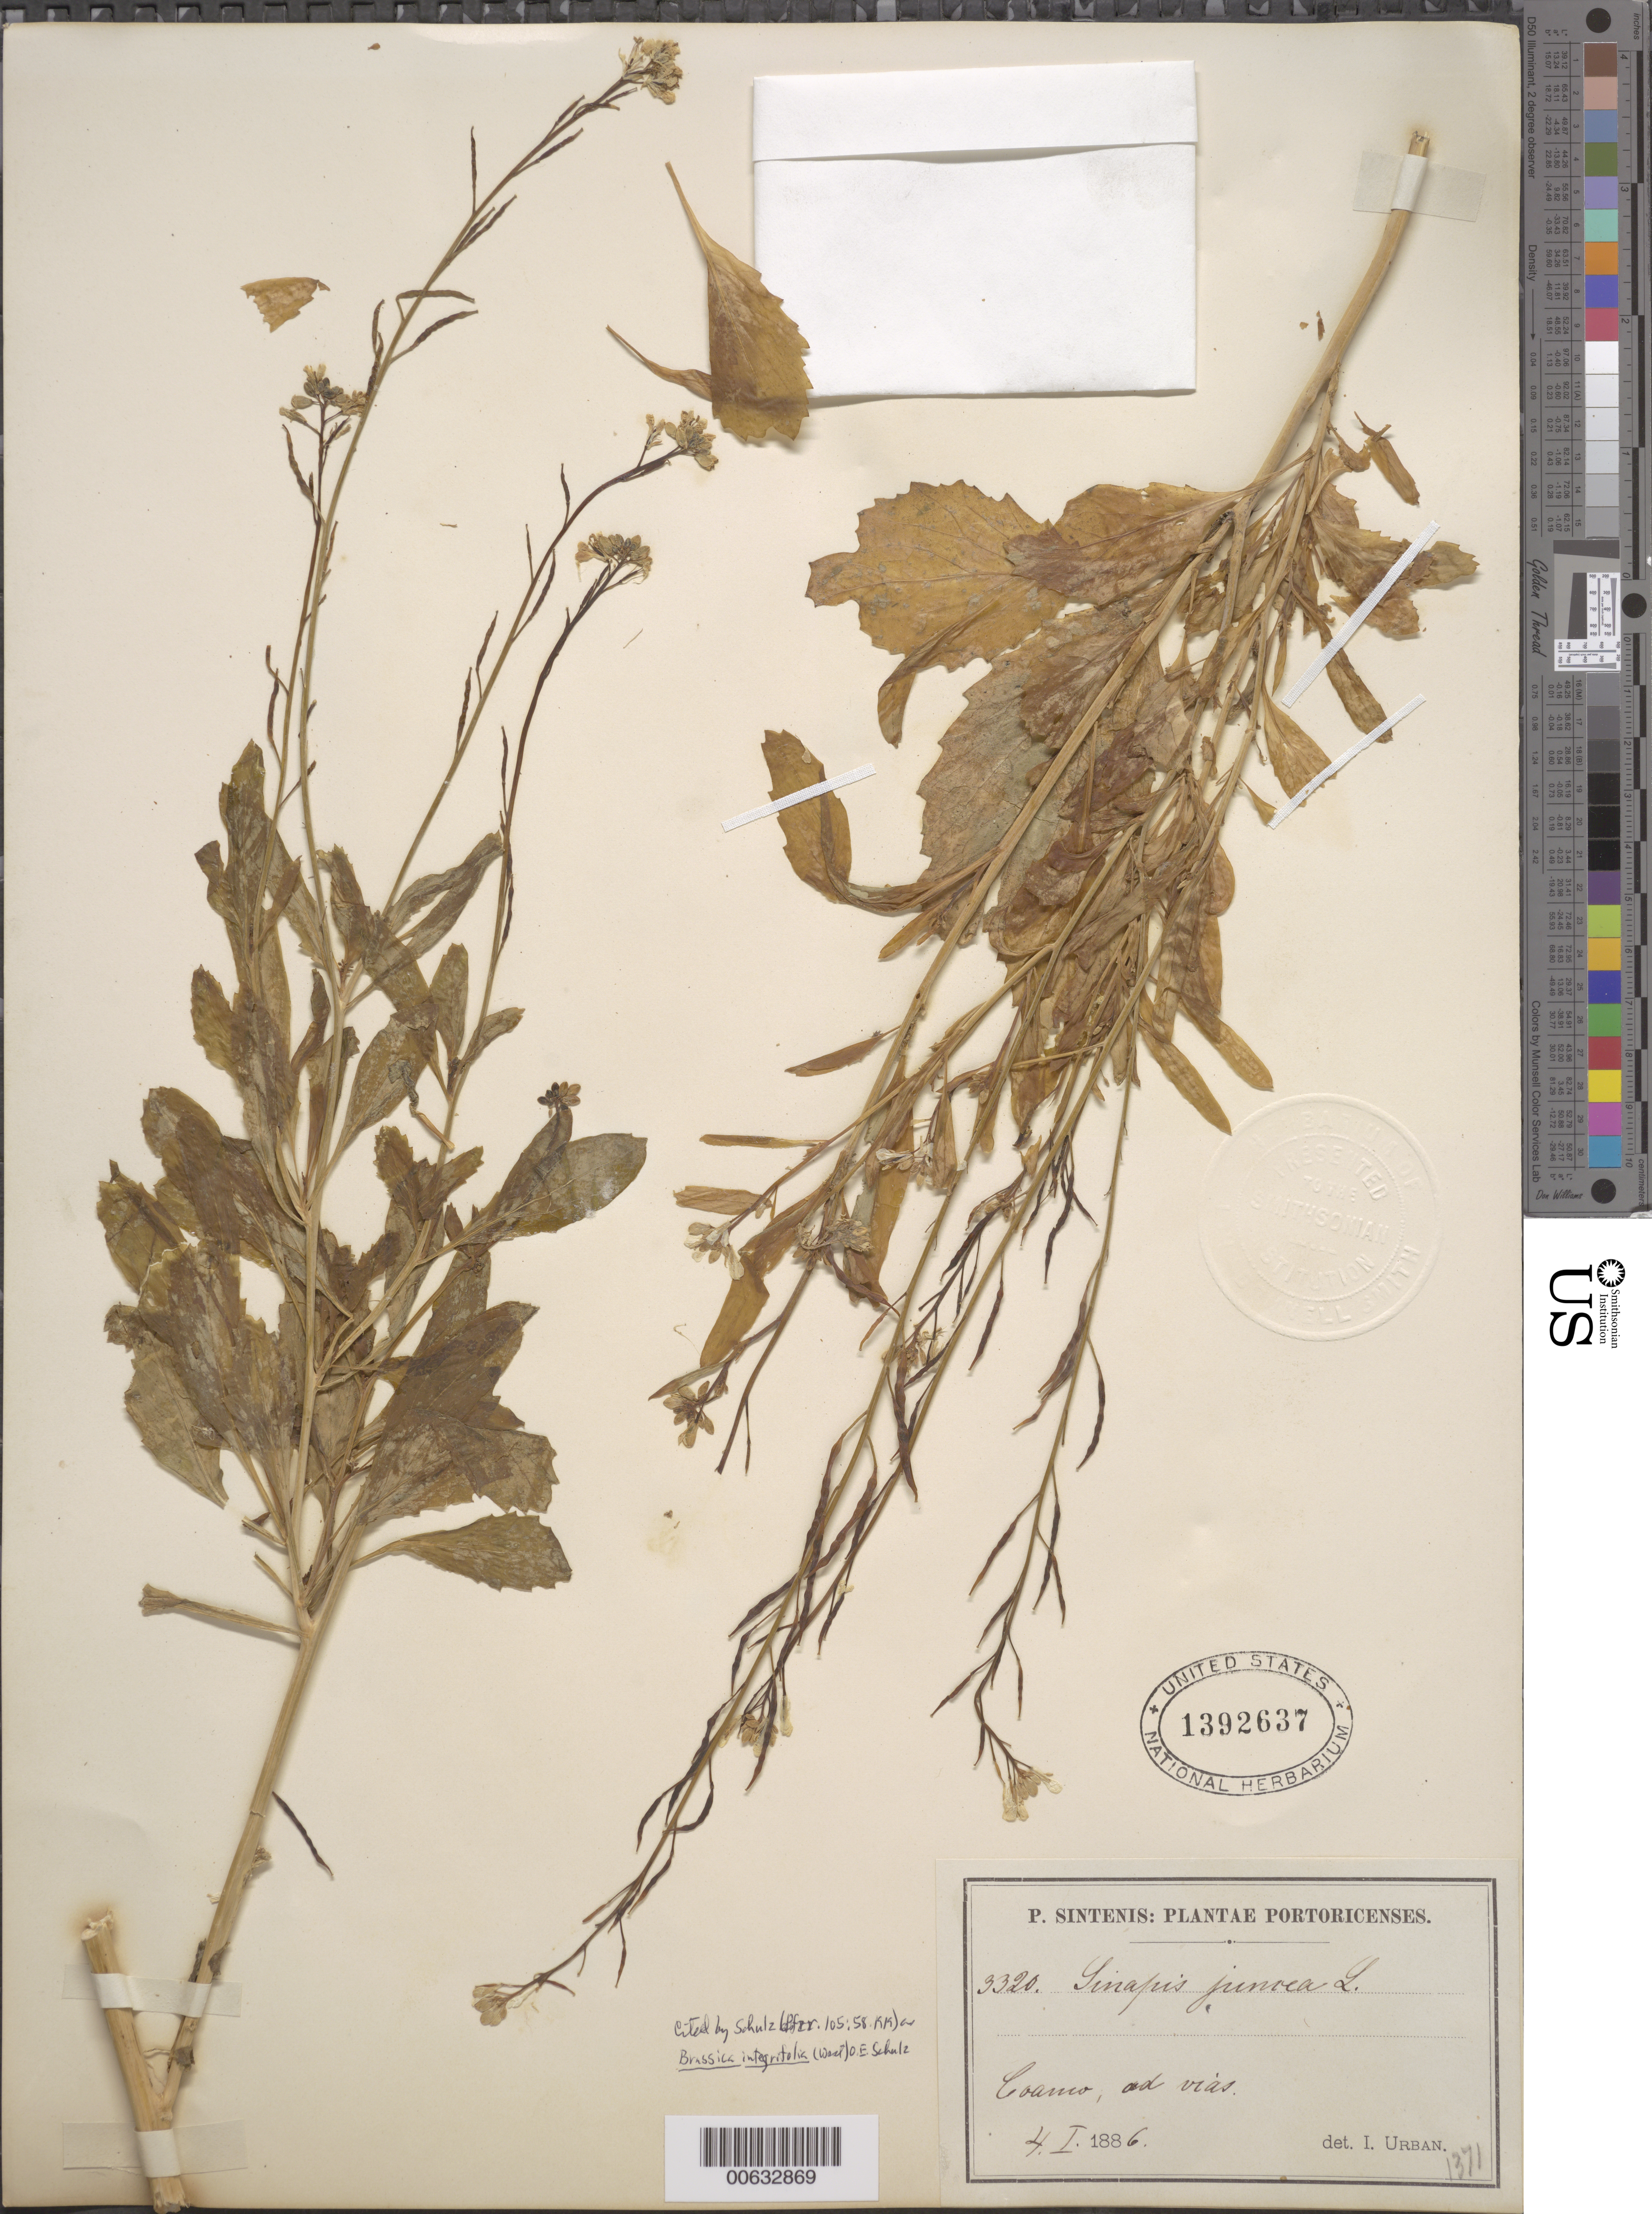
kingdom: Plantae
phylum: Tracheophyta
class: Magnoliopsida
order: Brassicales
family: Brassicaceae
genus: Brassica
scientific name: Brassica integrifolia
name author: (H. West) O.E. Schulz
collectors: P. Sintenis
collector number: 3320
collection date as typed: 04 Jan 1886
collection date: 1886-01-04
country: Puerto Rico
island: Greater Antilles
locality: Coamo, ad vias.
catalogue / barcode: US 1392637